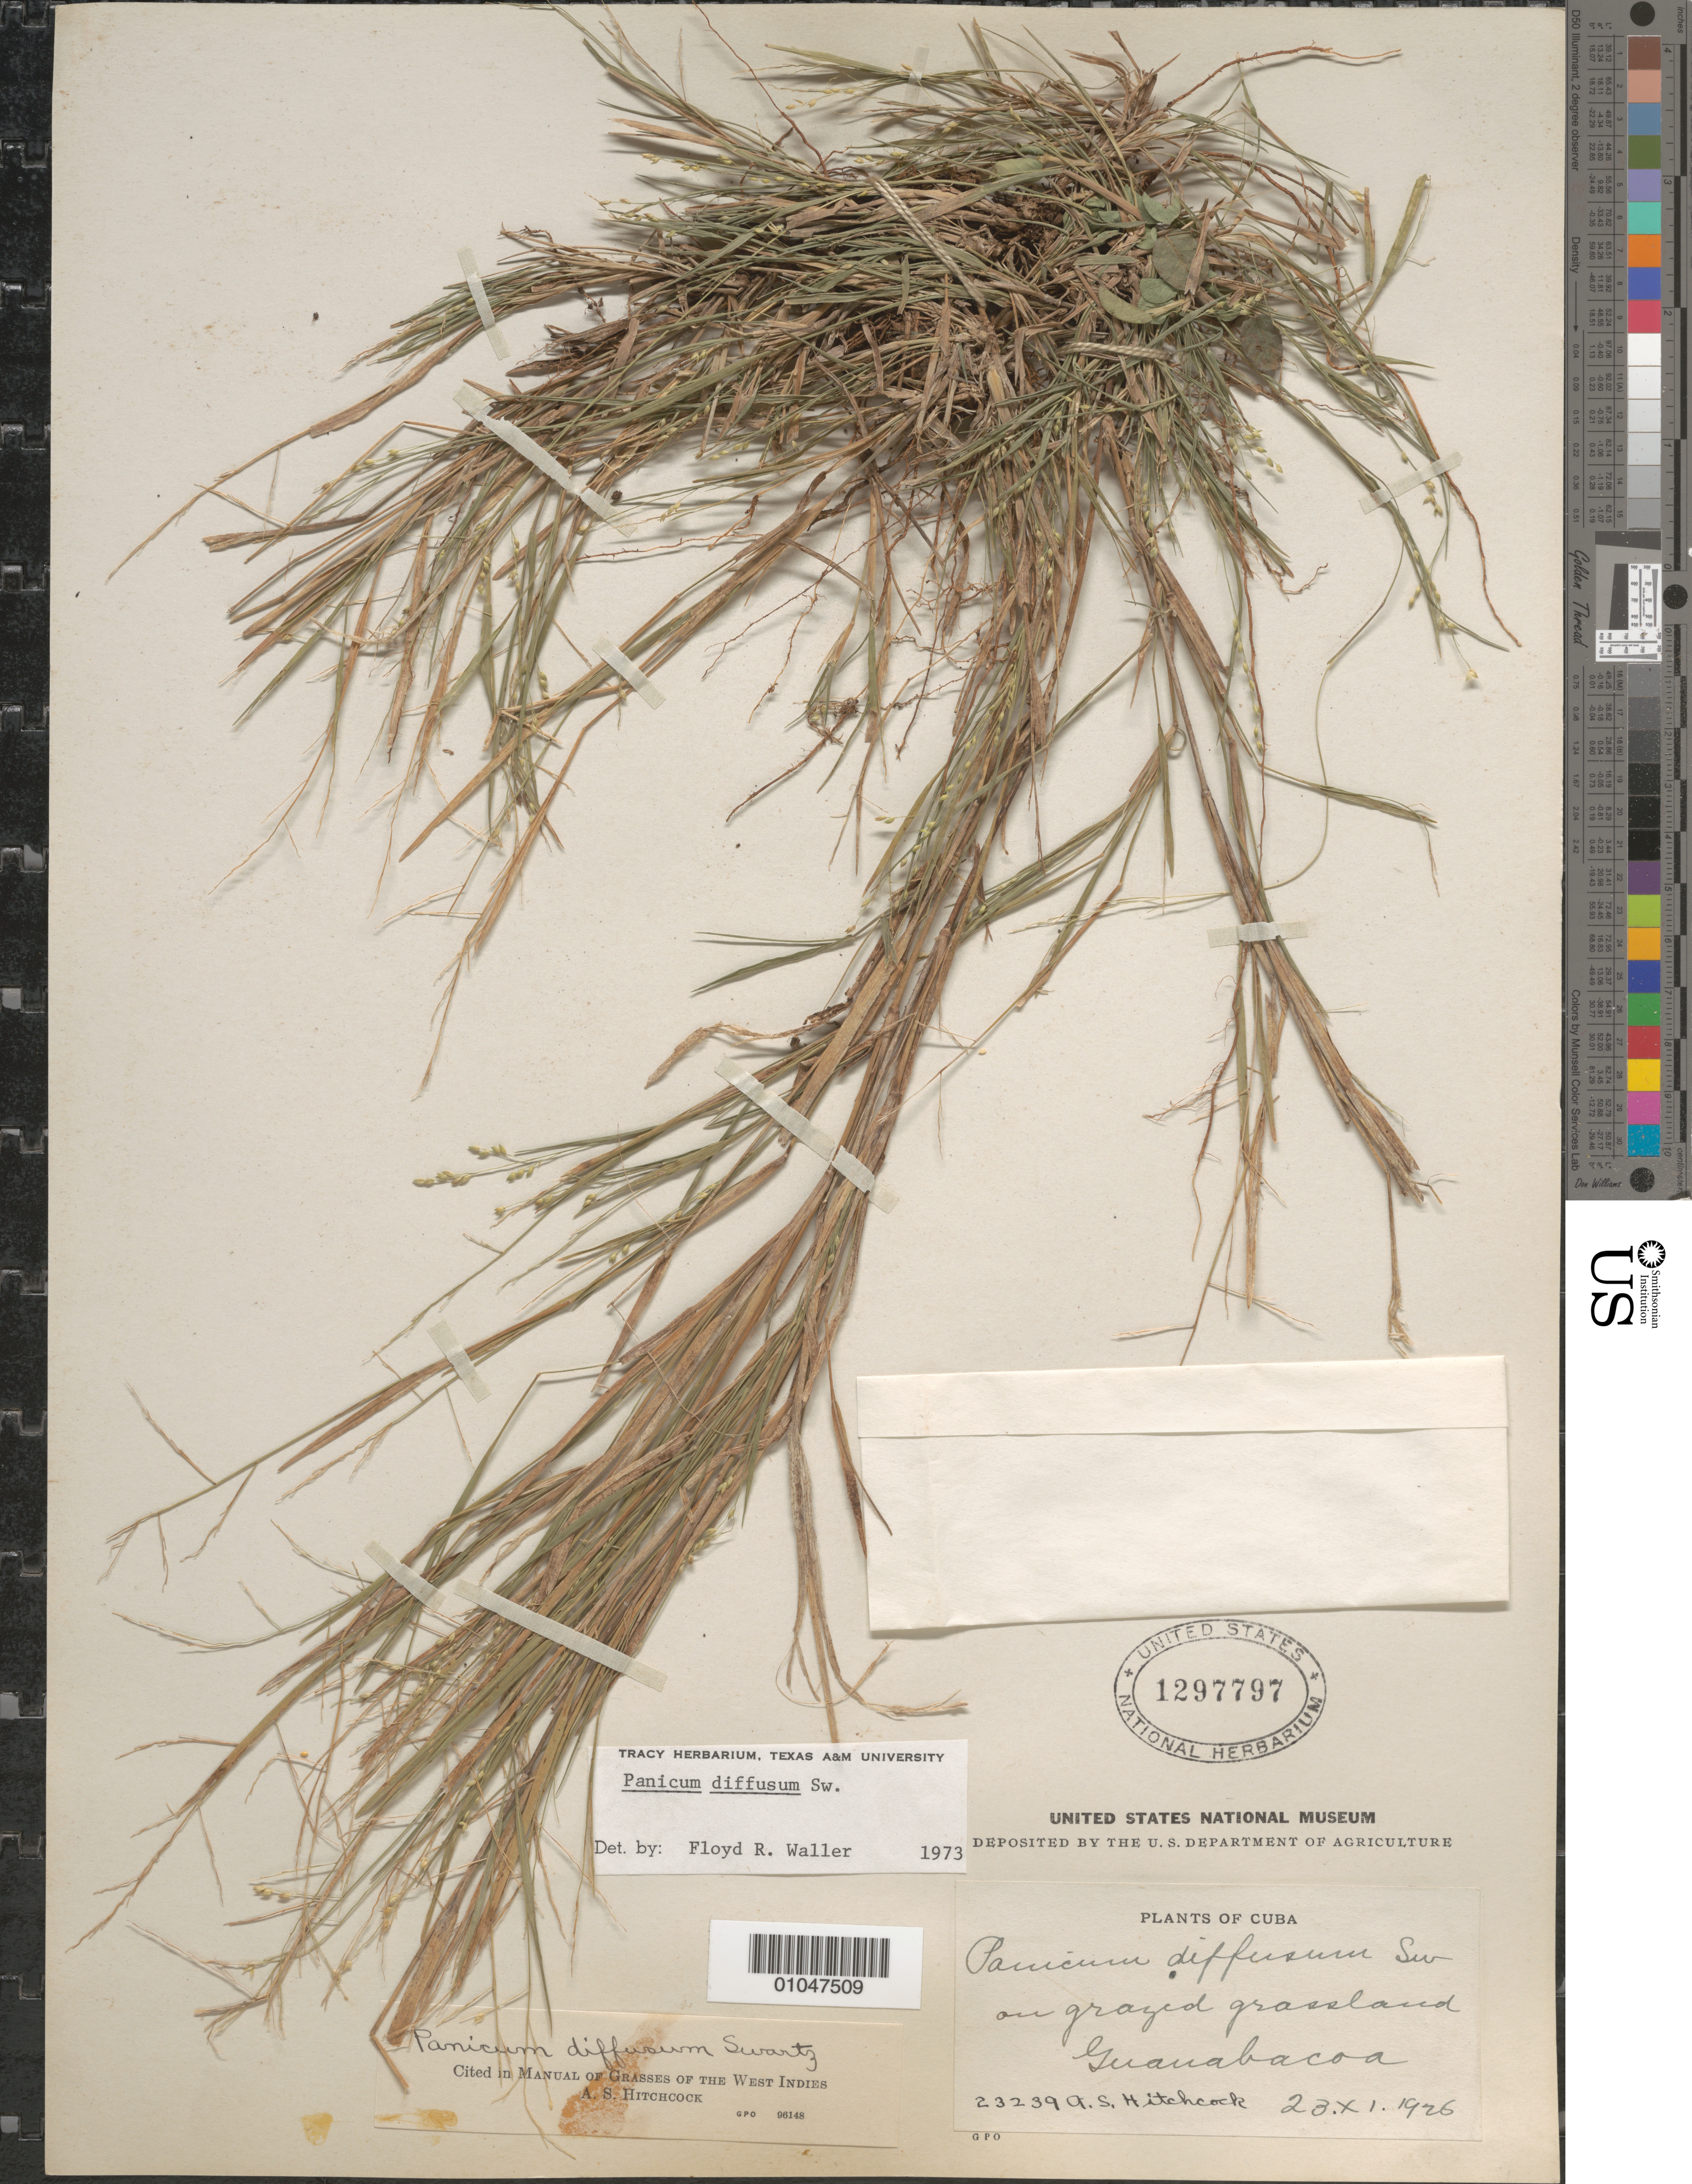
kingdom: Plantae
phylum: Tracheophyta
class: Liliopsida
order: Poales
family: Poaceae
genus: Panicum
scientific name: Panicum diffusum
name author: Sw.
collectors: A. S. Hitchcock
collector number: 23239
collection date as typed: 23 Oct 1926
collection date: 1926-10-23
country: Cuba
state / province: La Habana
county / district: Municipio Guanabacoa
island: Cuba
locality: Guanabacoa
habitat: On grayed grassland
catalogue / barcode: US 1297797